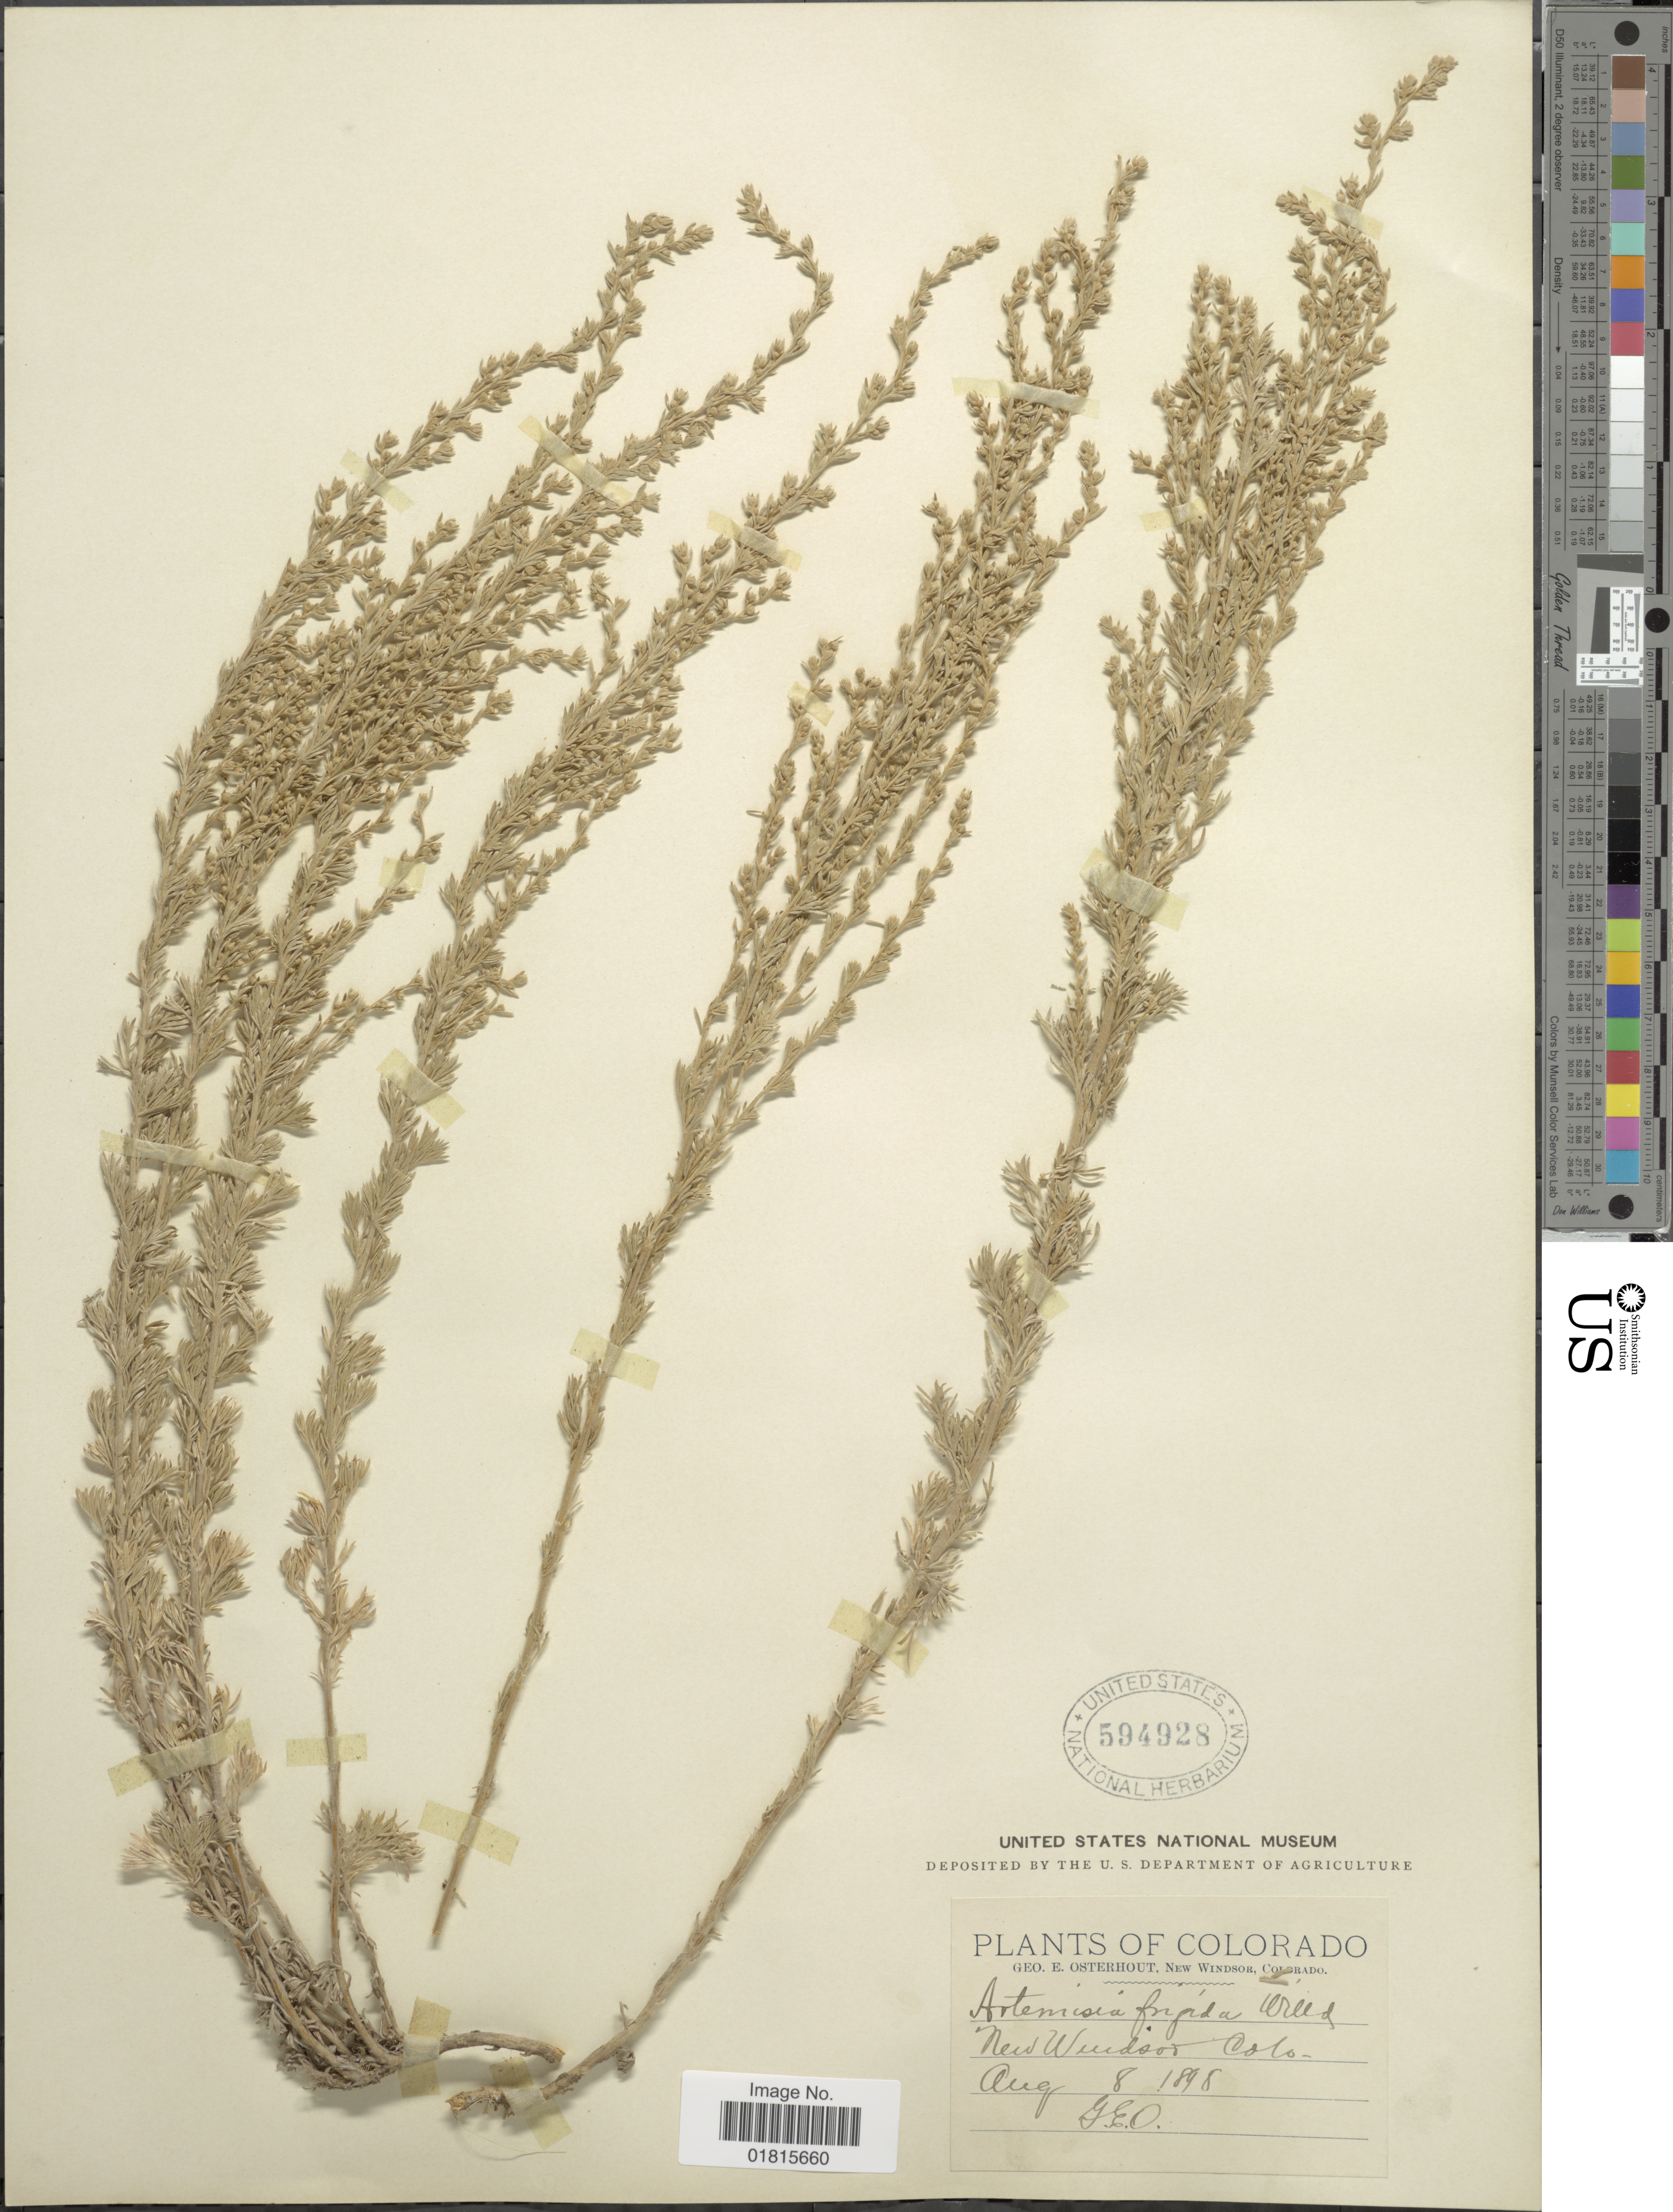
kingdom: Plantae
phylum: Tracheophyta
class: Magnoliopsida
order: Asterales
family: Asteraceae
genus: Artemisia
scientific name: Artemisia frigida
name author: Willd.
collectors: G. Osterhout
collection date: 1898-08-08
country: United States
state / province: Colorado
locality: New Windsor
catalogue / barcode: US 594928